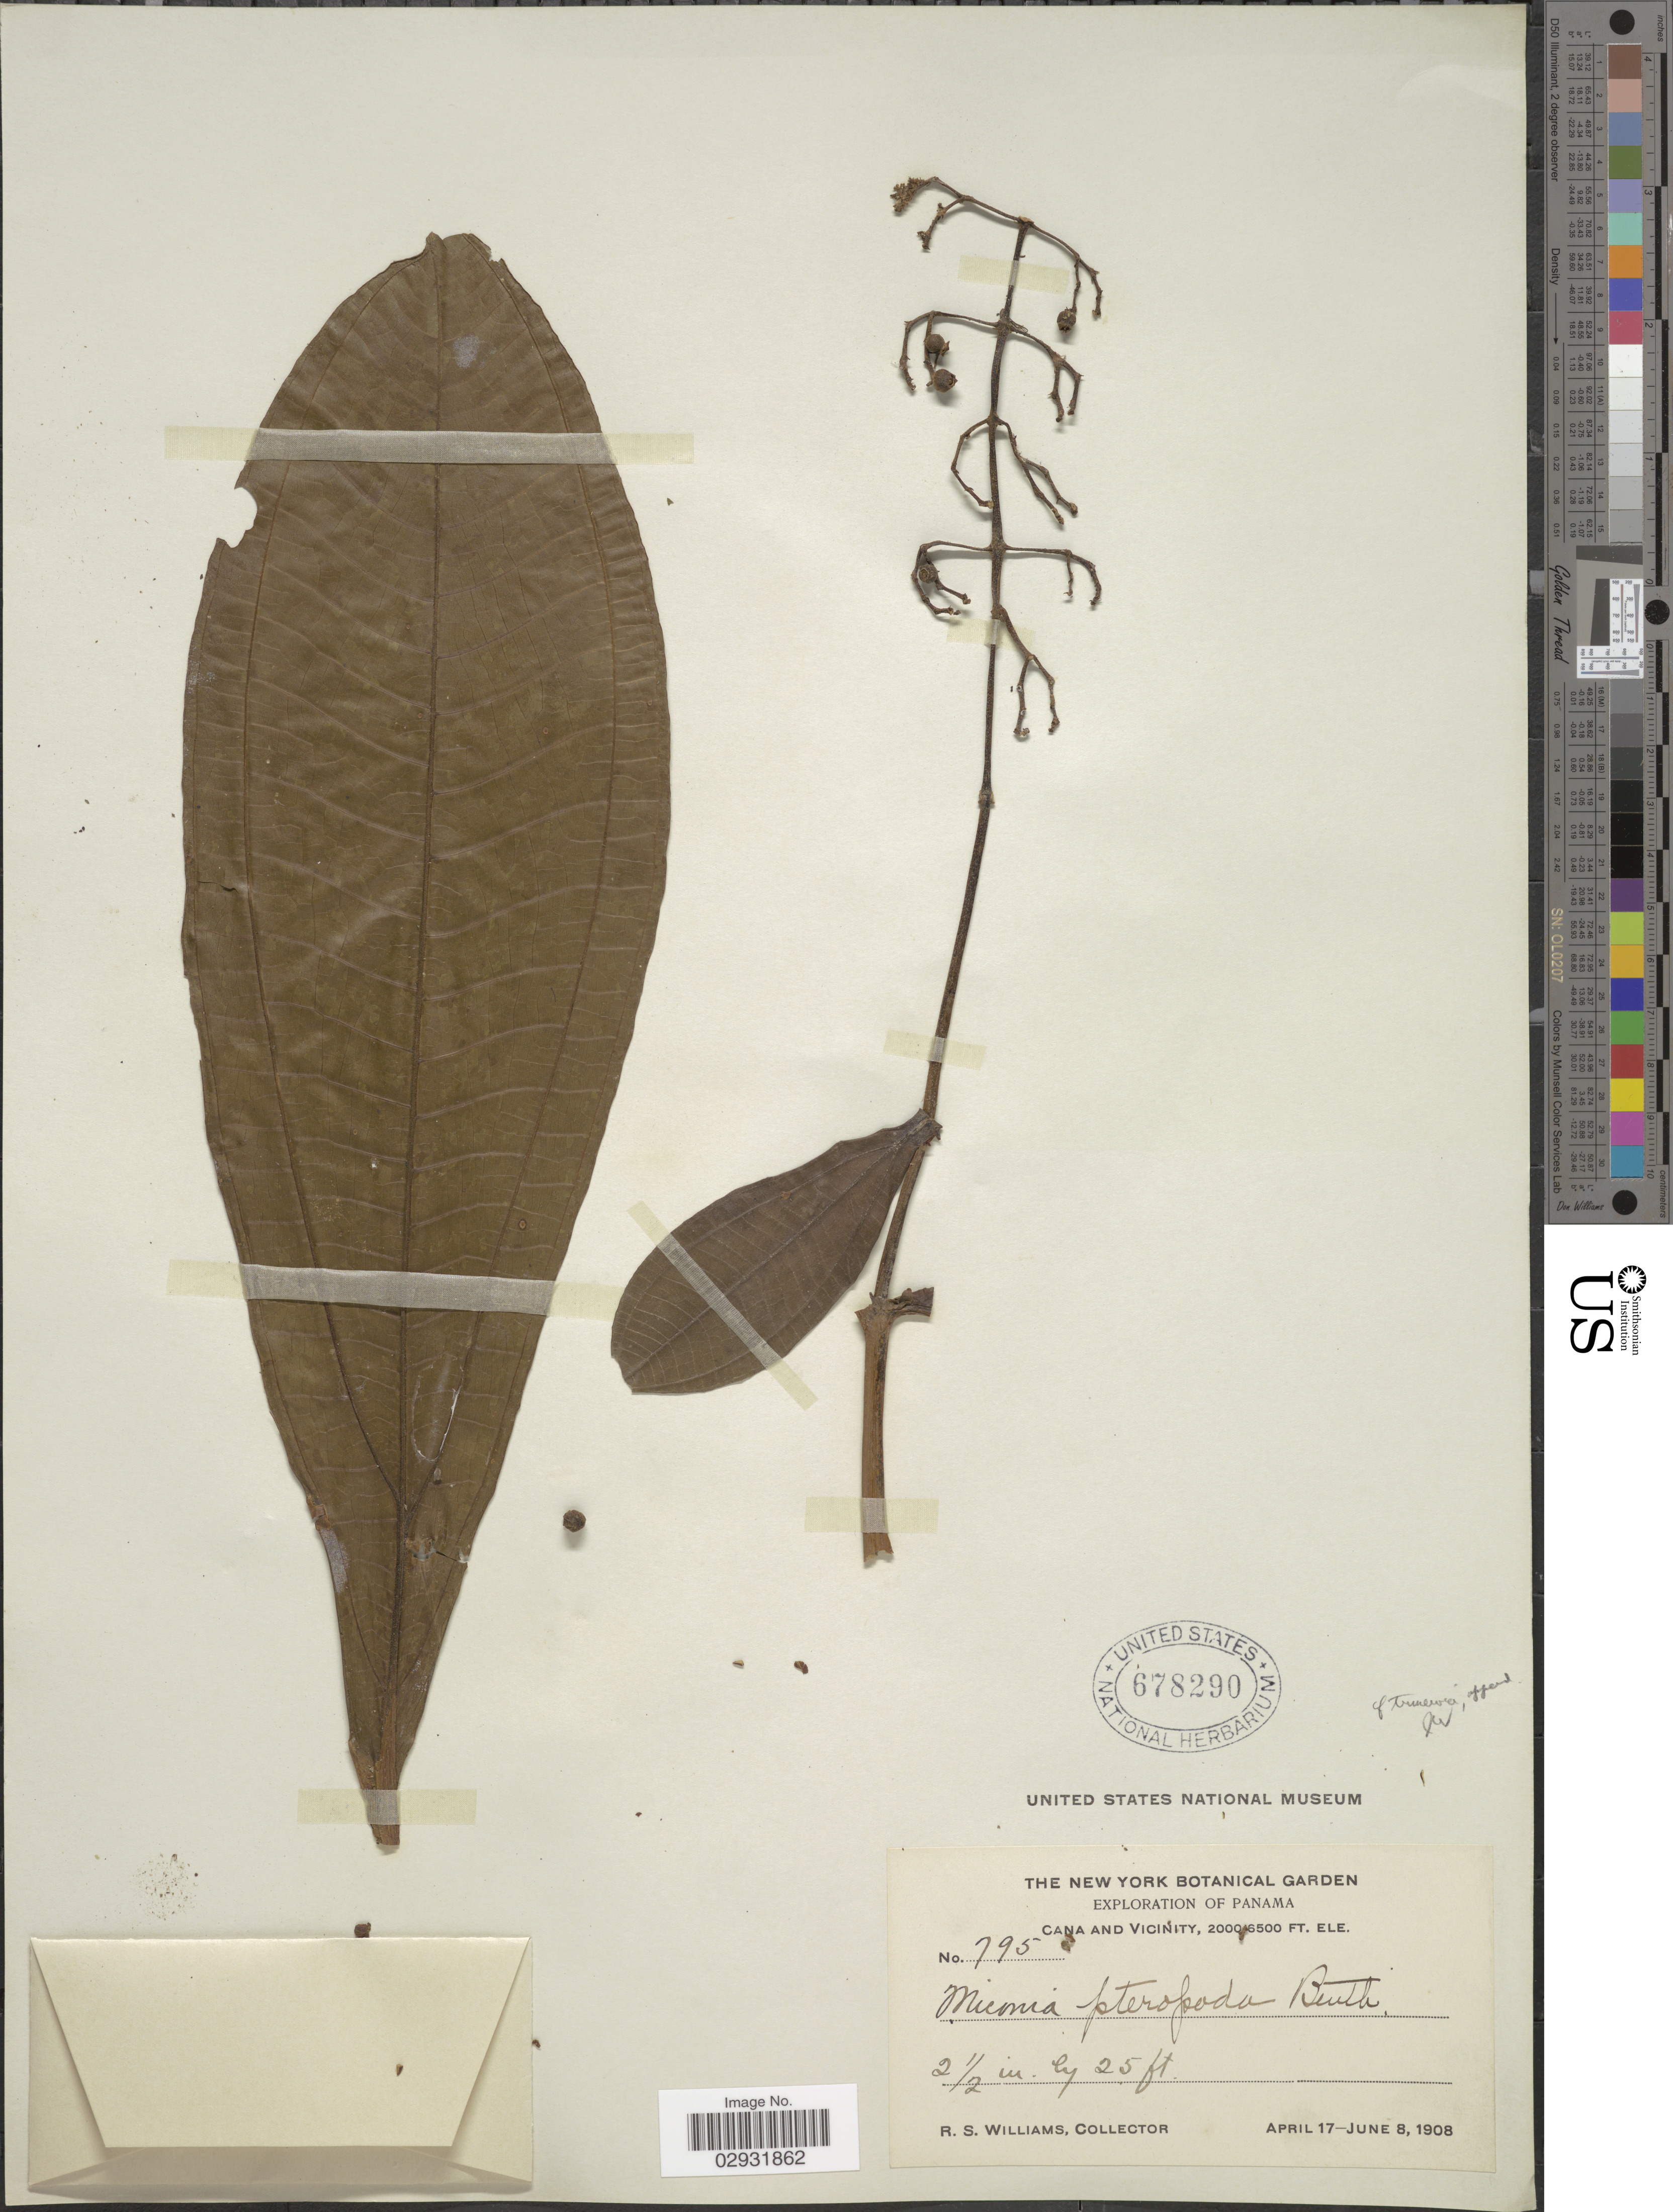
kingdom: Plantae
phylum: Tracheophyta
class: Magnoliopsida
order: Myrtales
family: Melastomataceae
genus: Miconia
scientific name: Miconia appendiculata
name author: Triana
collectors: R. S. Williams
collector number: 795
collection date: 1908-04-17/1908-06-08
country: Panama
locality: Cana and vicinity.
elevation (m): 610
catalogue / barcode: US 678290